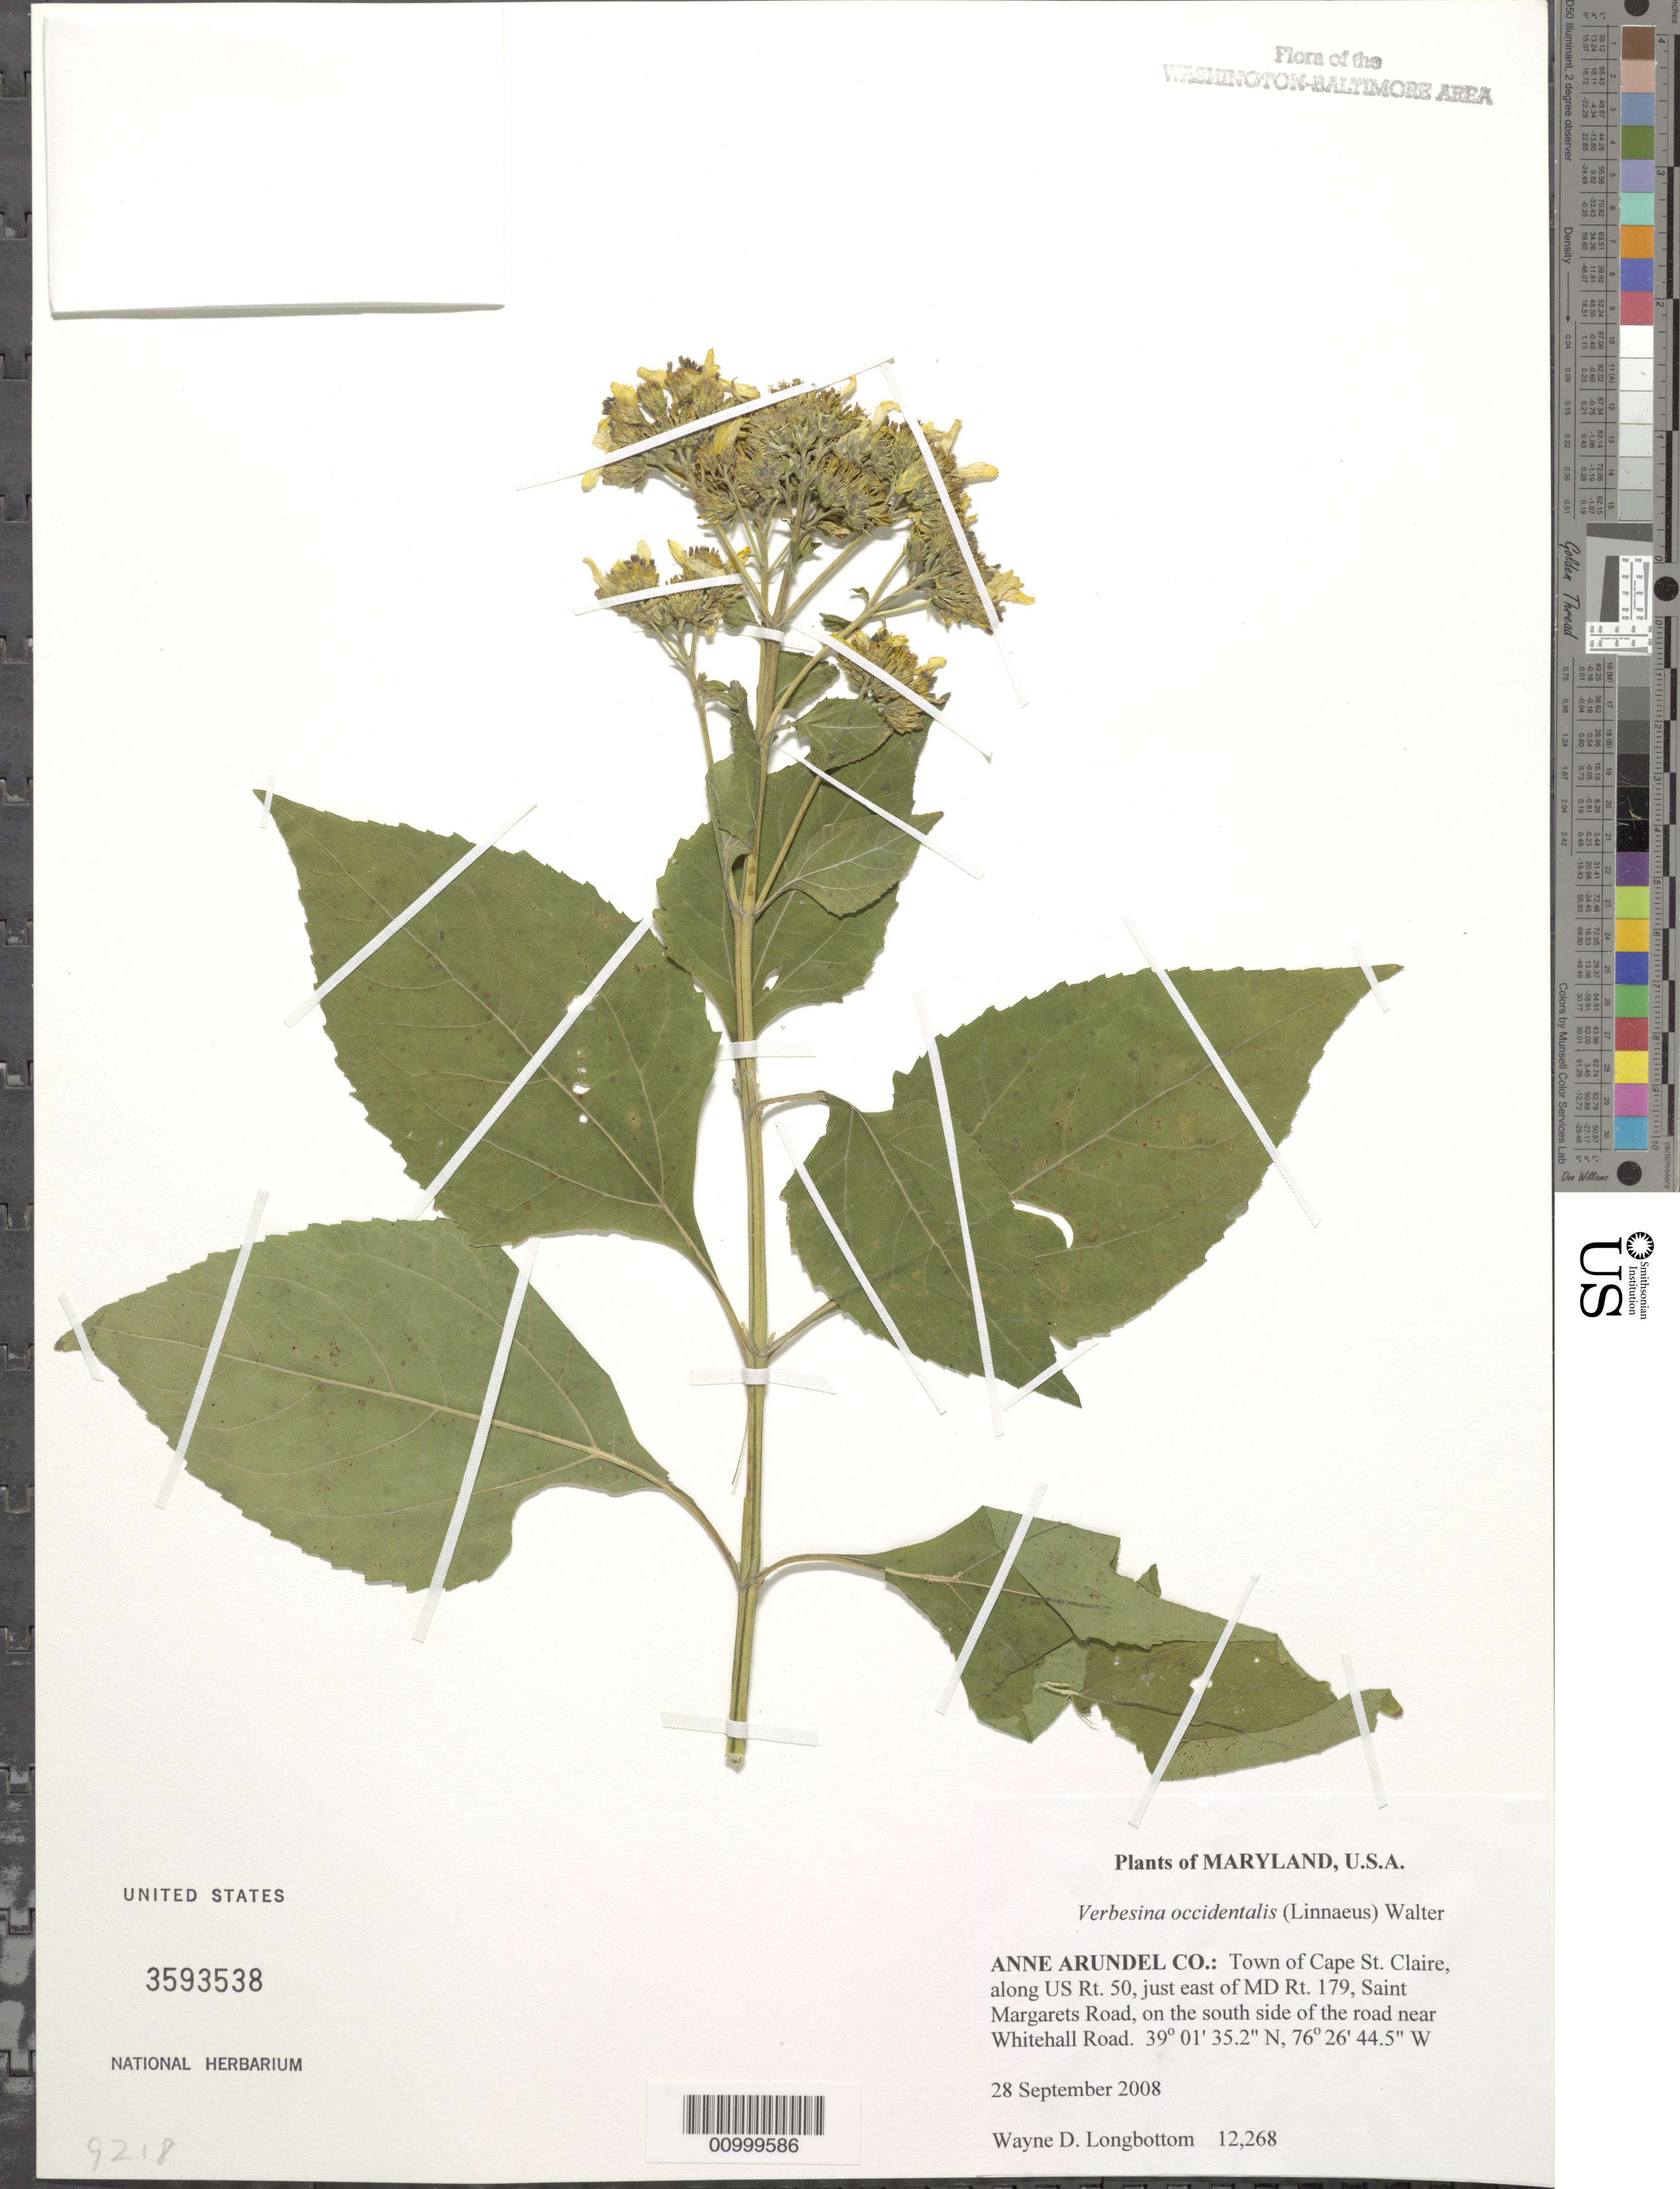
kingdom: Plantae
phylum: Tracheophyta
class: Magnoliopsida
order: Asterales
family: Asteraceae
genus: Verbesina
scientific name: Verbesina occidentalis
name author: (L.) Walter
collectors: W. D. Longbottom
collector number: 12268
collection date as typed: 28 Sep 2008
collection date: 2008-09-28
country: United States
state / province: Maryland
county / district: Anne Arundel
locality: Town of Cape St. Claire, along US Rt. 50, just east of MD Rt. 179, Saint Margarets Road, on the south side of the road near Whitehall Road.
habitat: on the south side of the road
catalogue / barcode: US 3593538